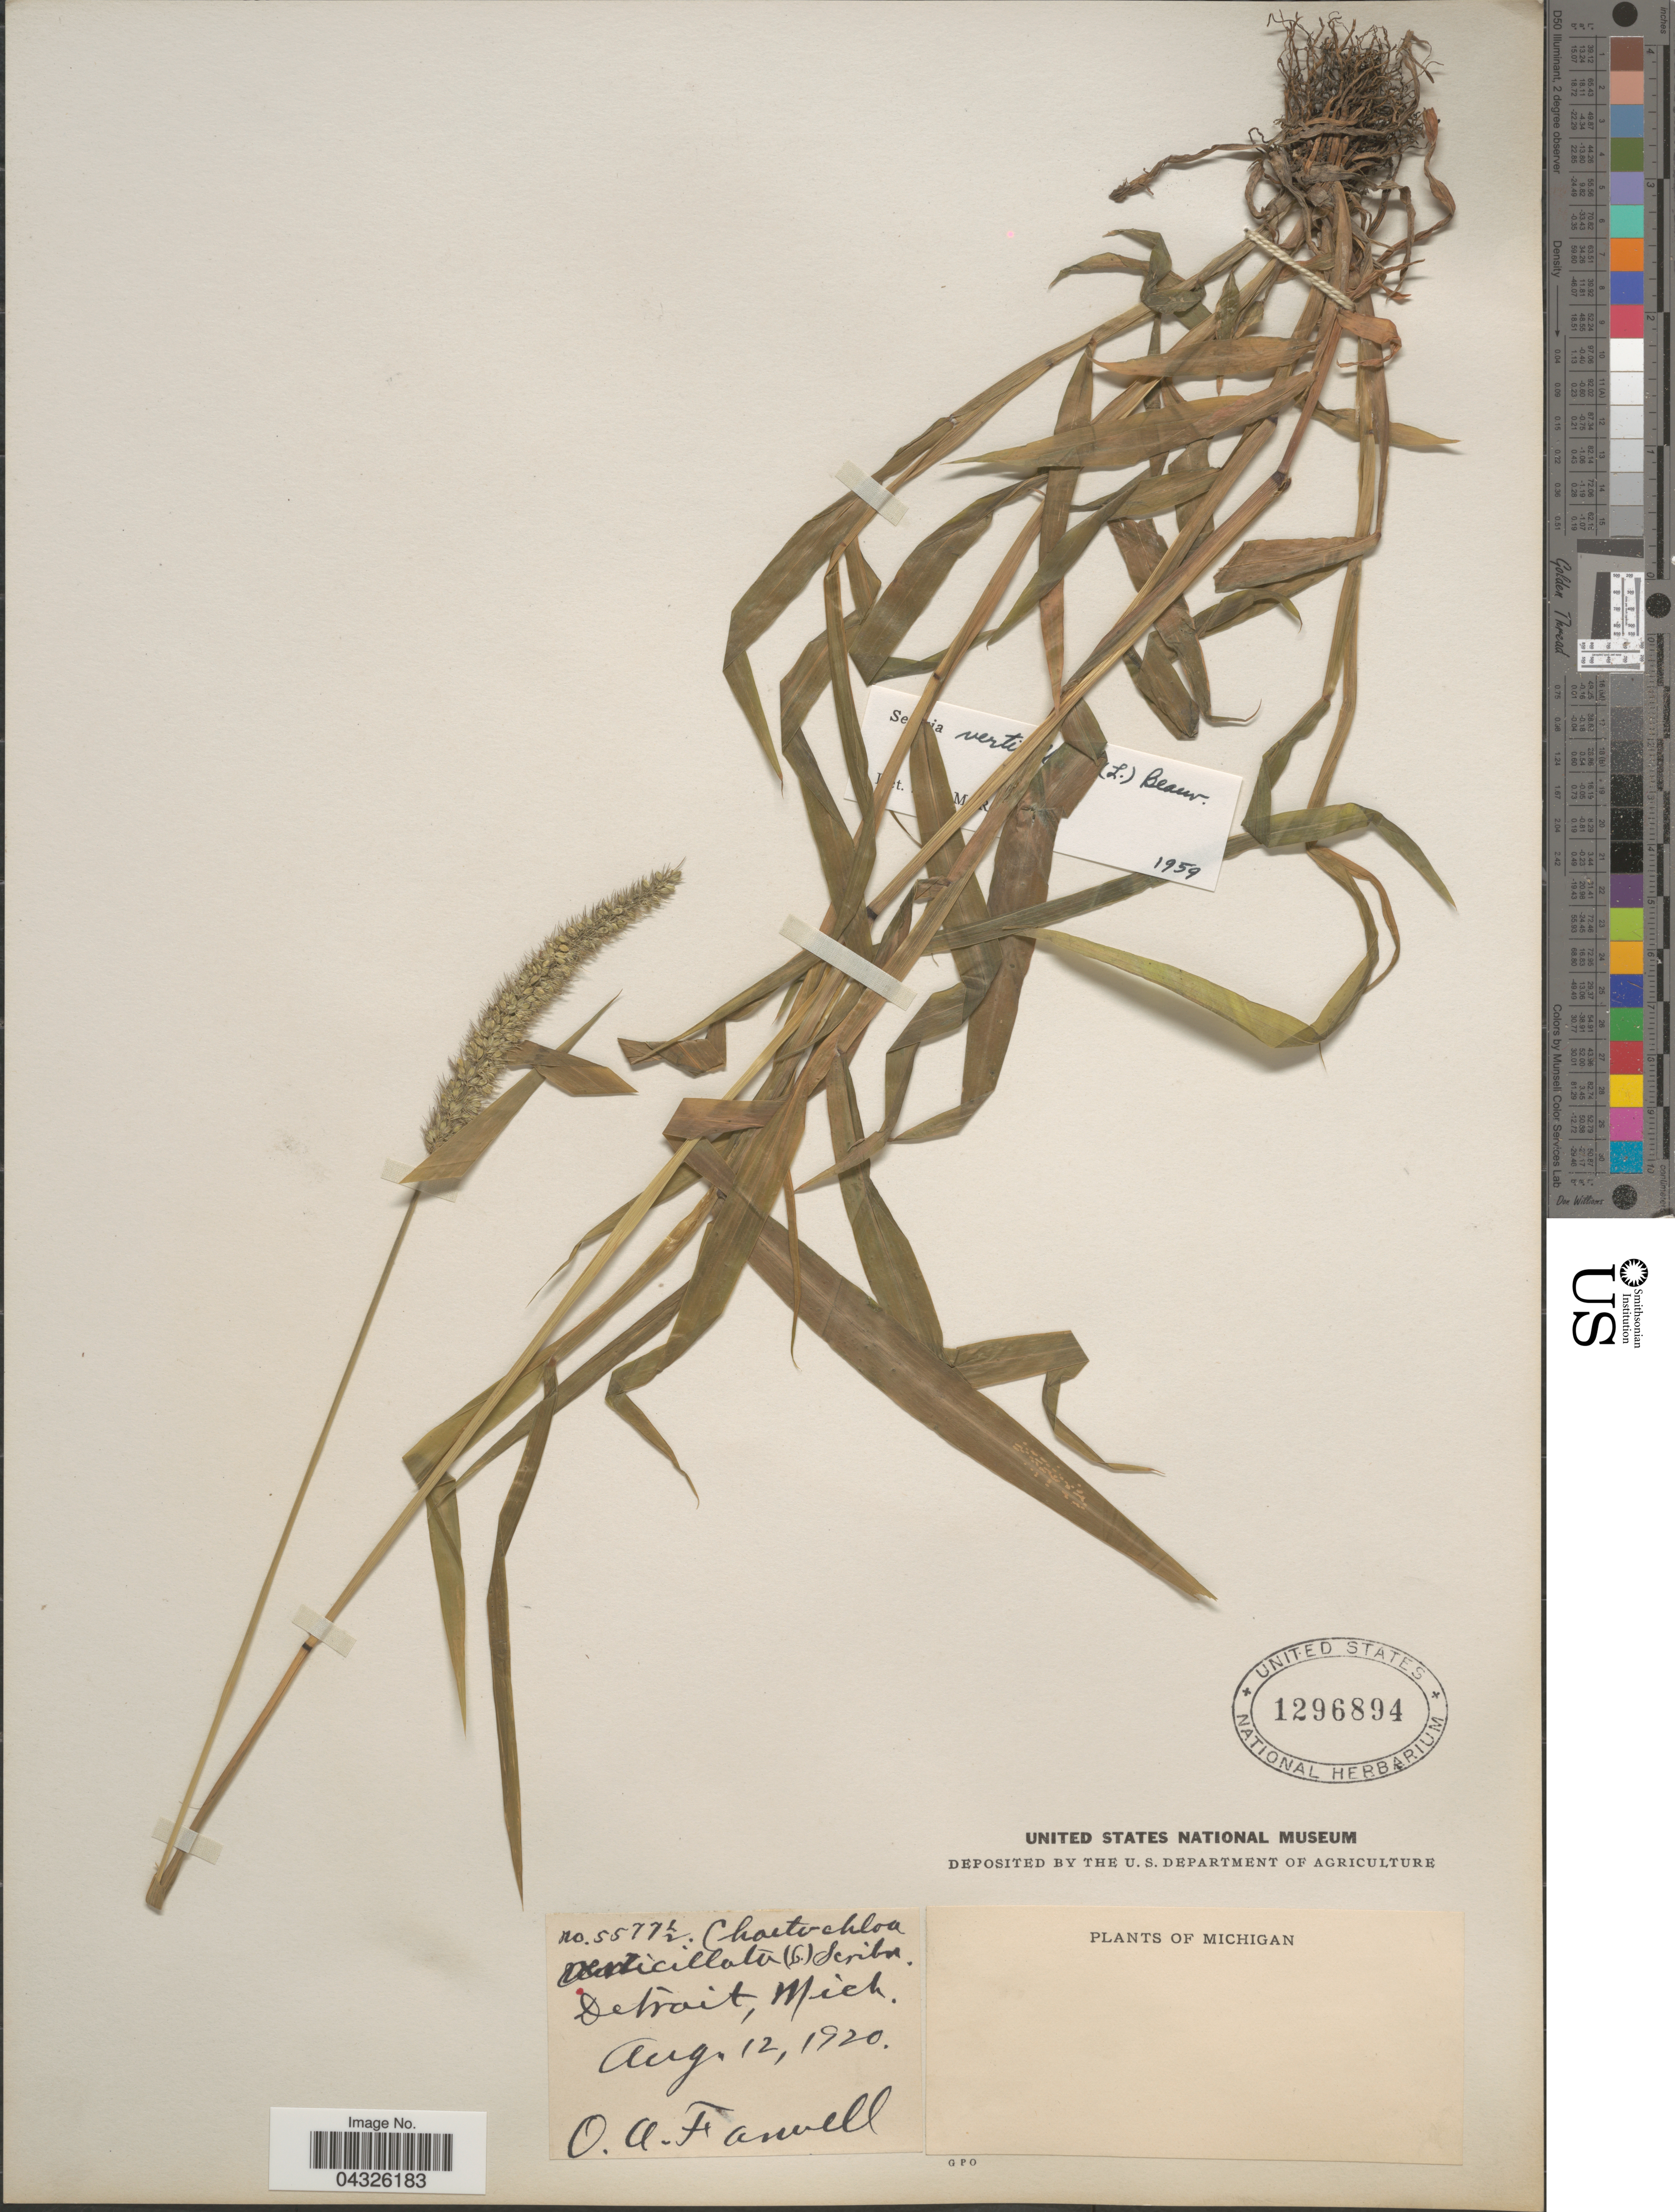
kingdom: Plantae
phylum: Tracheophyta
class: Liliopsida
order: Poales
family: Poaceae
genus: Setaria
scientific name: Setaria verticillata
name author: (L.) P. Beauv.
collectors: O. Farwell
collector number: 5577½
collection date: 1920-08-12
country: United States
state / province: Michigan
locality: Detroit.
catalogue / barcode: US 1296894